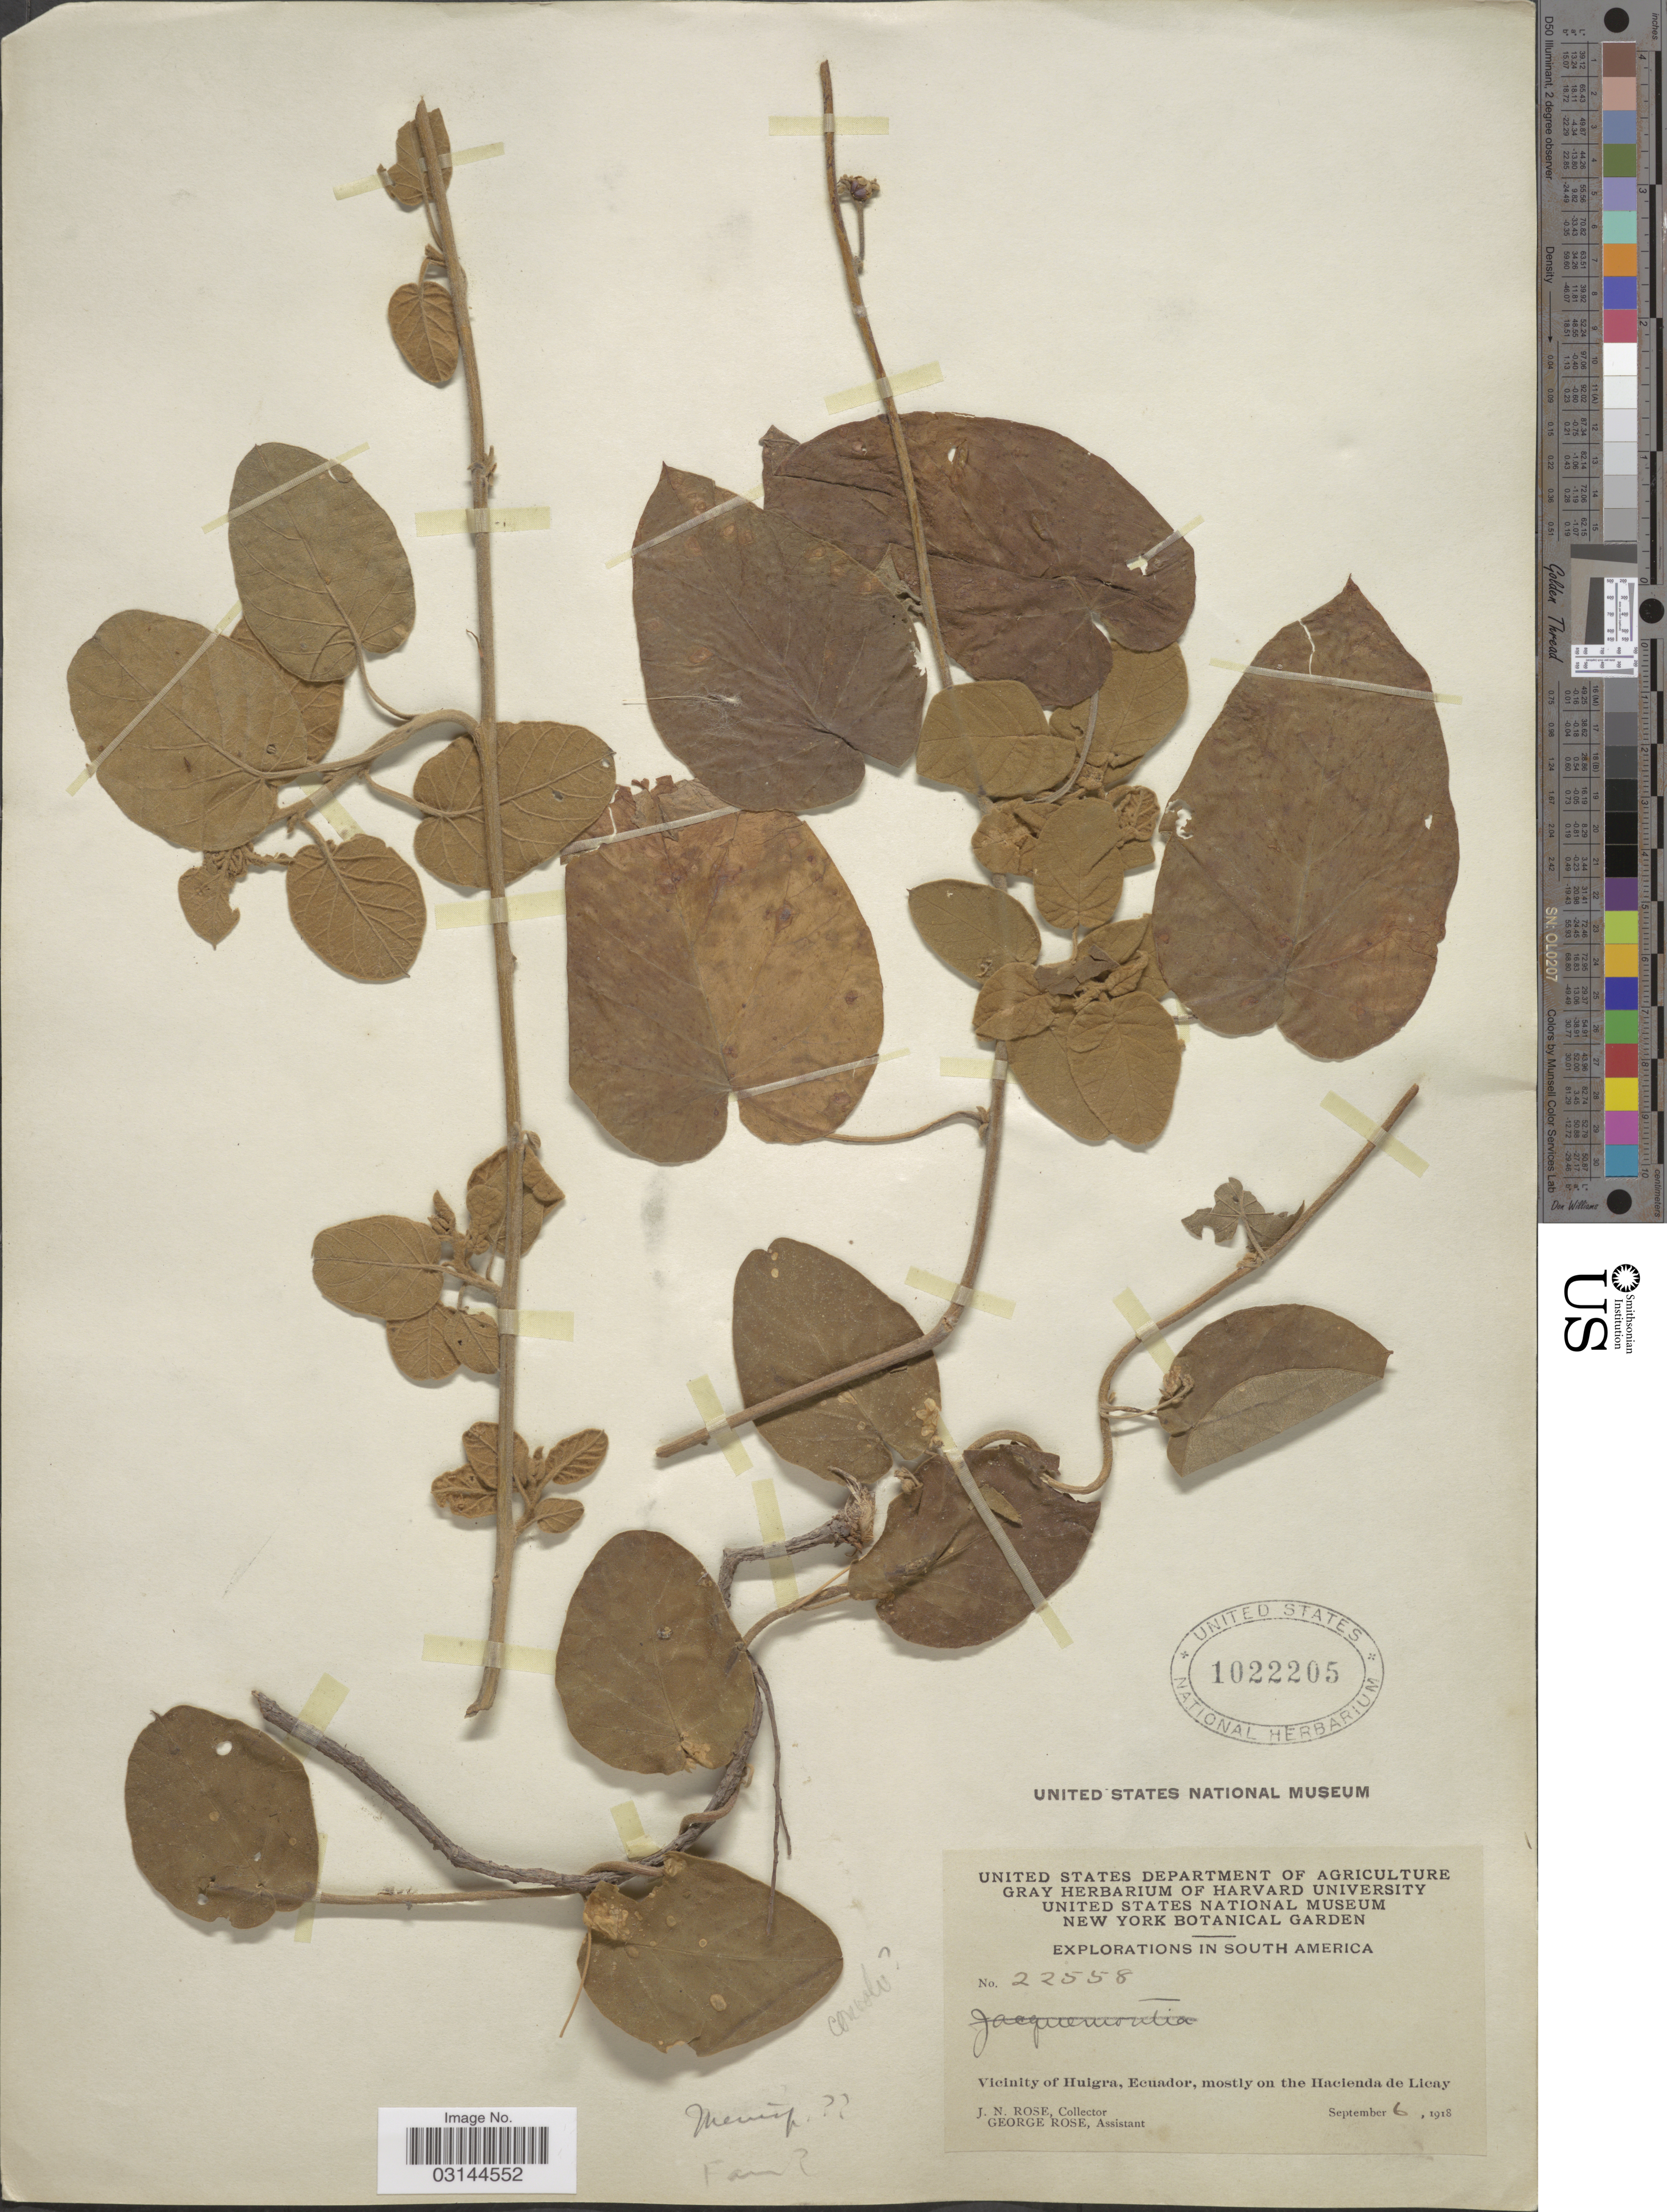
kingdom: Plantae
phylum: Tracheophyta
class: Magnoliopsida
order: Solanales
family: Convolvulaceae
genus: Jacquemontia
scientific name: Jacquemontia sp.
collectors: J. N. Rose & G. Rose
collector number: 22558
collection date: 1918-09-06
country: Ecuador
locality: Vicinity of Huigra, mostly on the Hacienda de Licay.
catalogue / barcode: US 1022205